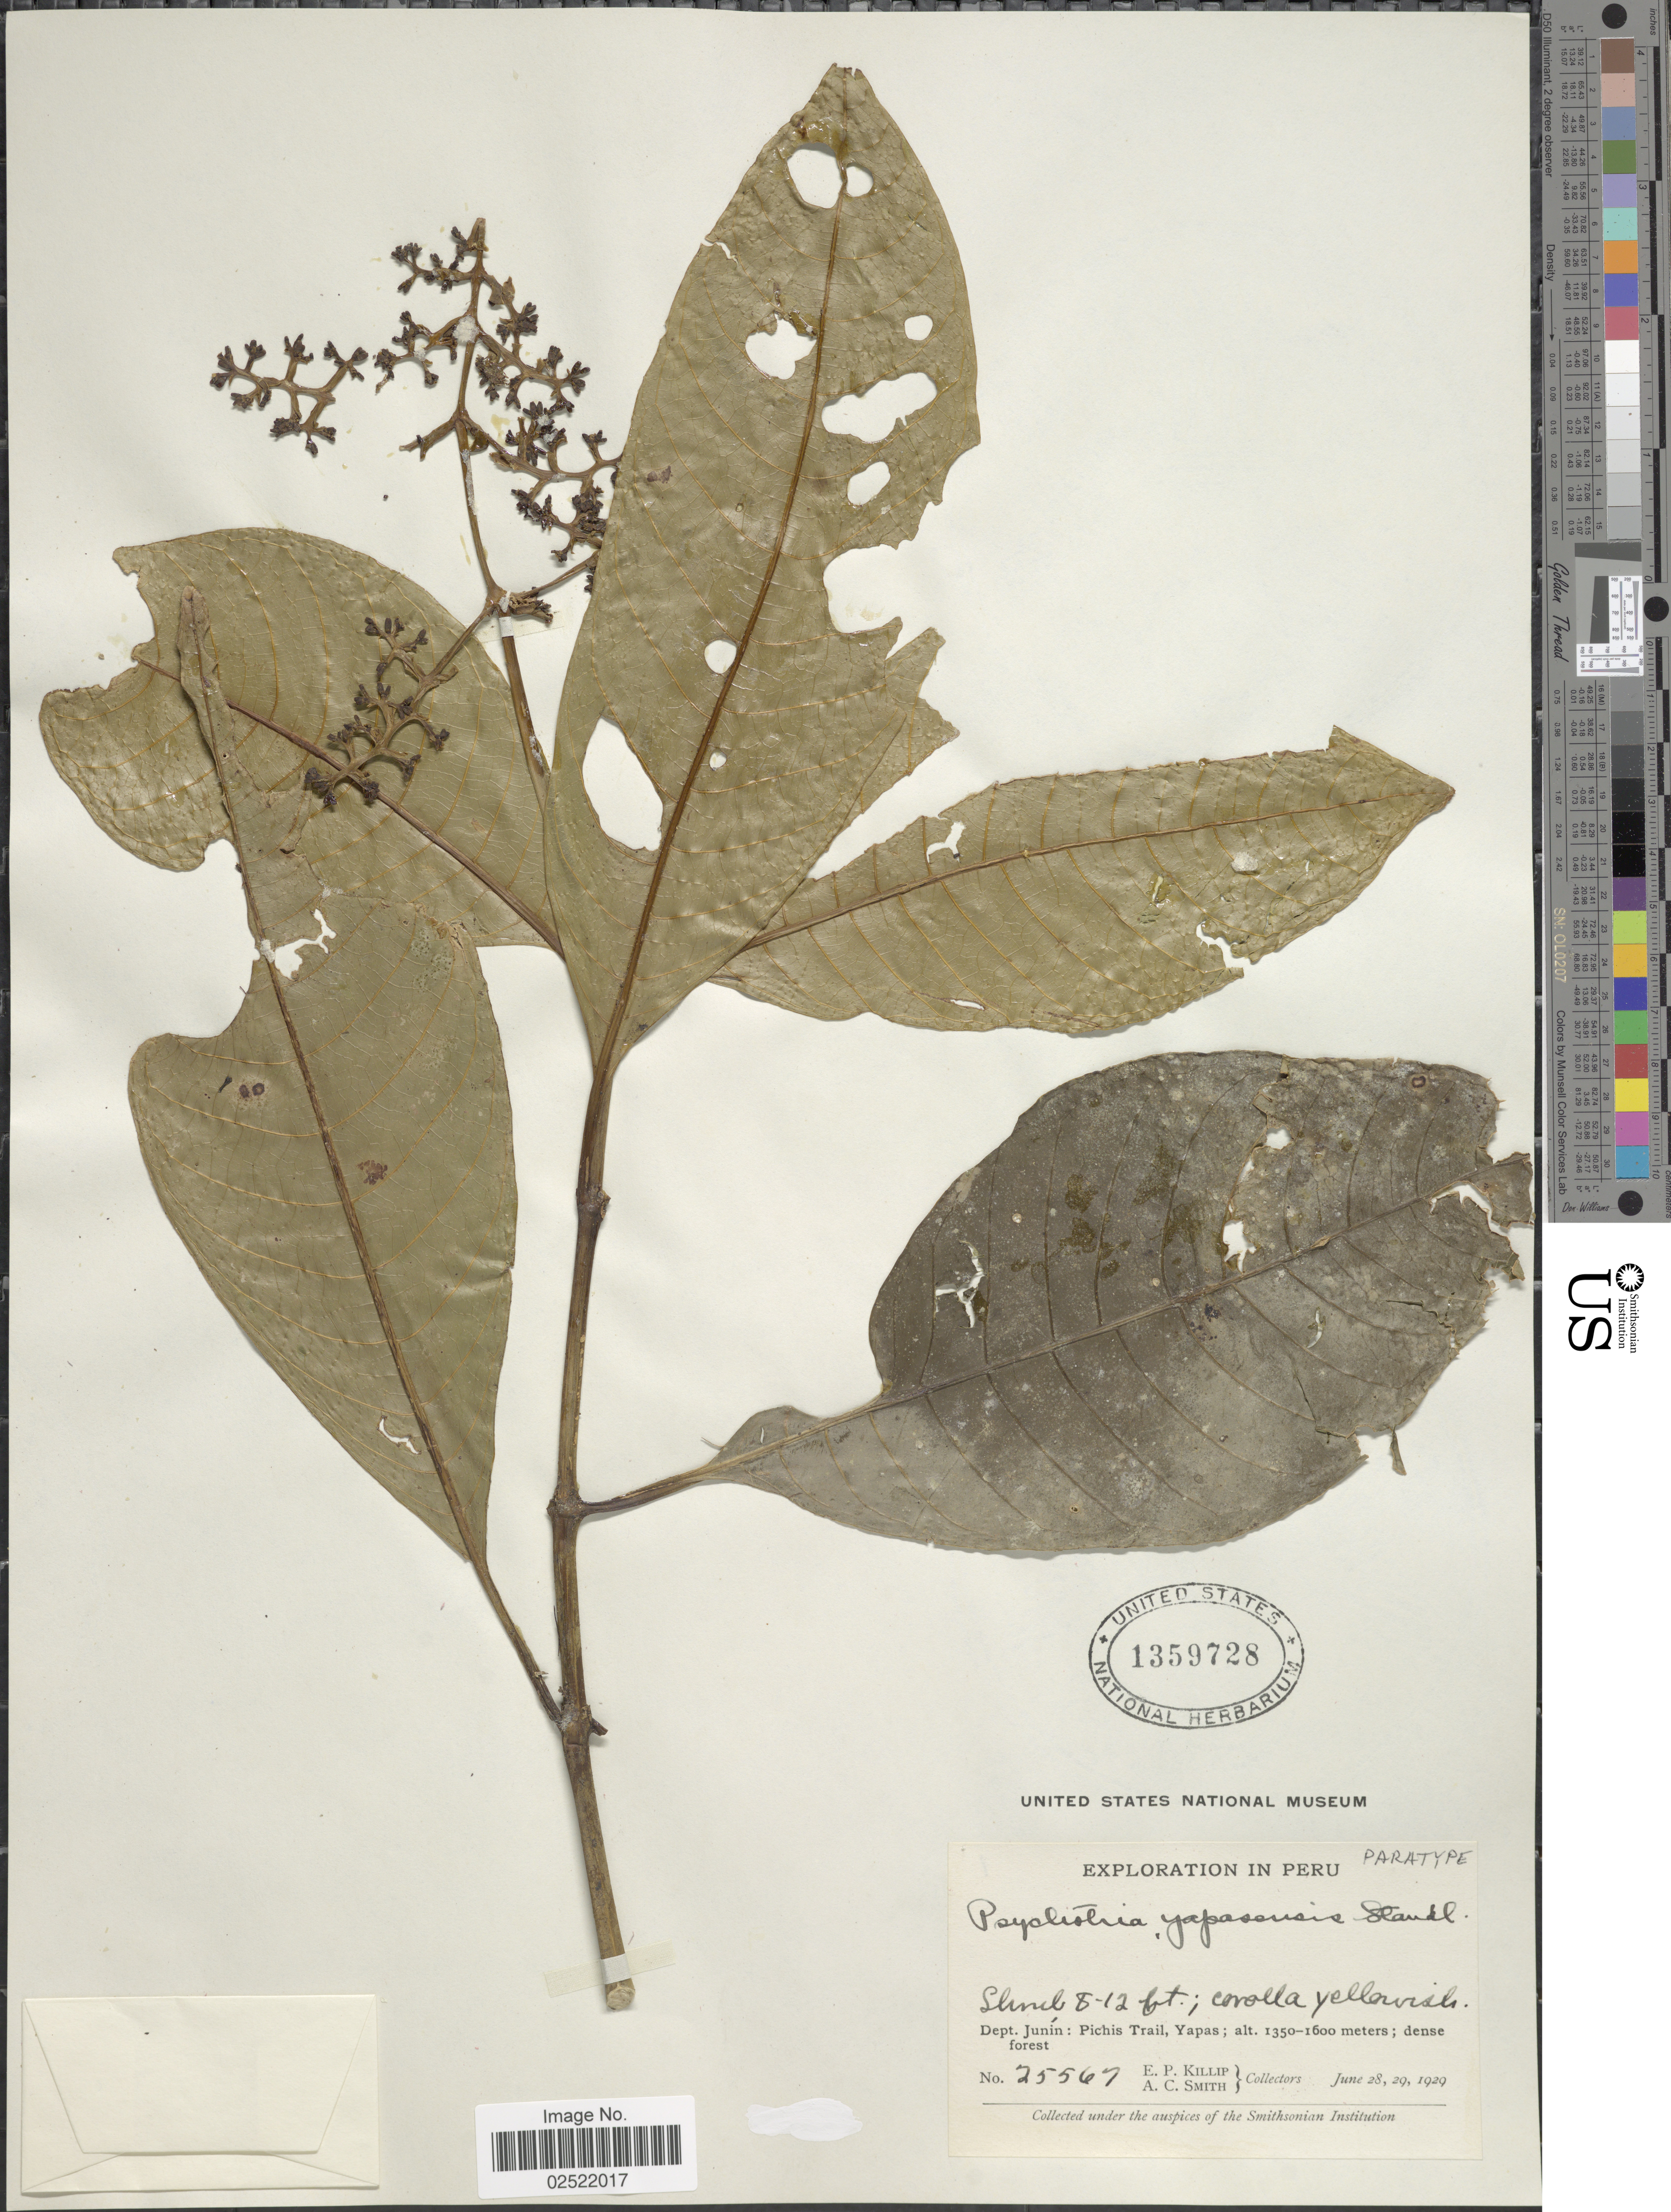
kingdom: Plantae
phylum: Tracheophyta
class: Magnoliopsida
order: Gentianales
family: Rubiaceae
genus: Psychotria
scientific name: Psychotria yapasensis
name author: Standl.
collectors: E. P. Killip & A. C. Smith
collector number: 25567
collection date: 1929-06-28/1929-06-29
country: Peru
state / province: Junín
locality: Dept. Junin: Pichis Trail, Yapas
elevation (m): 1350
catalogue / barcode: US 1359728